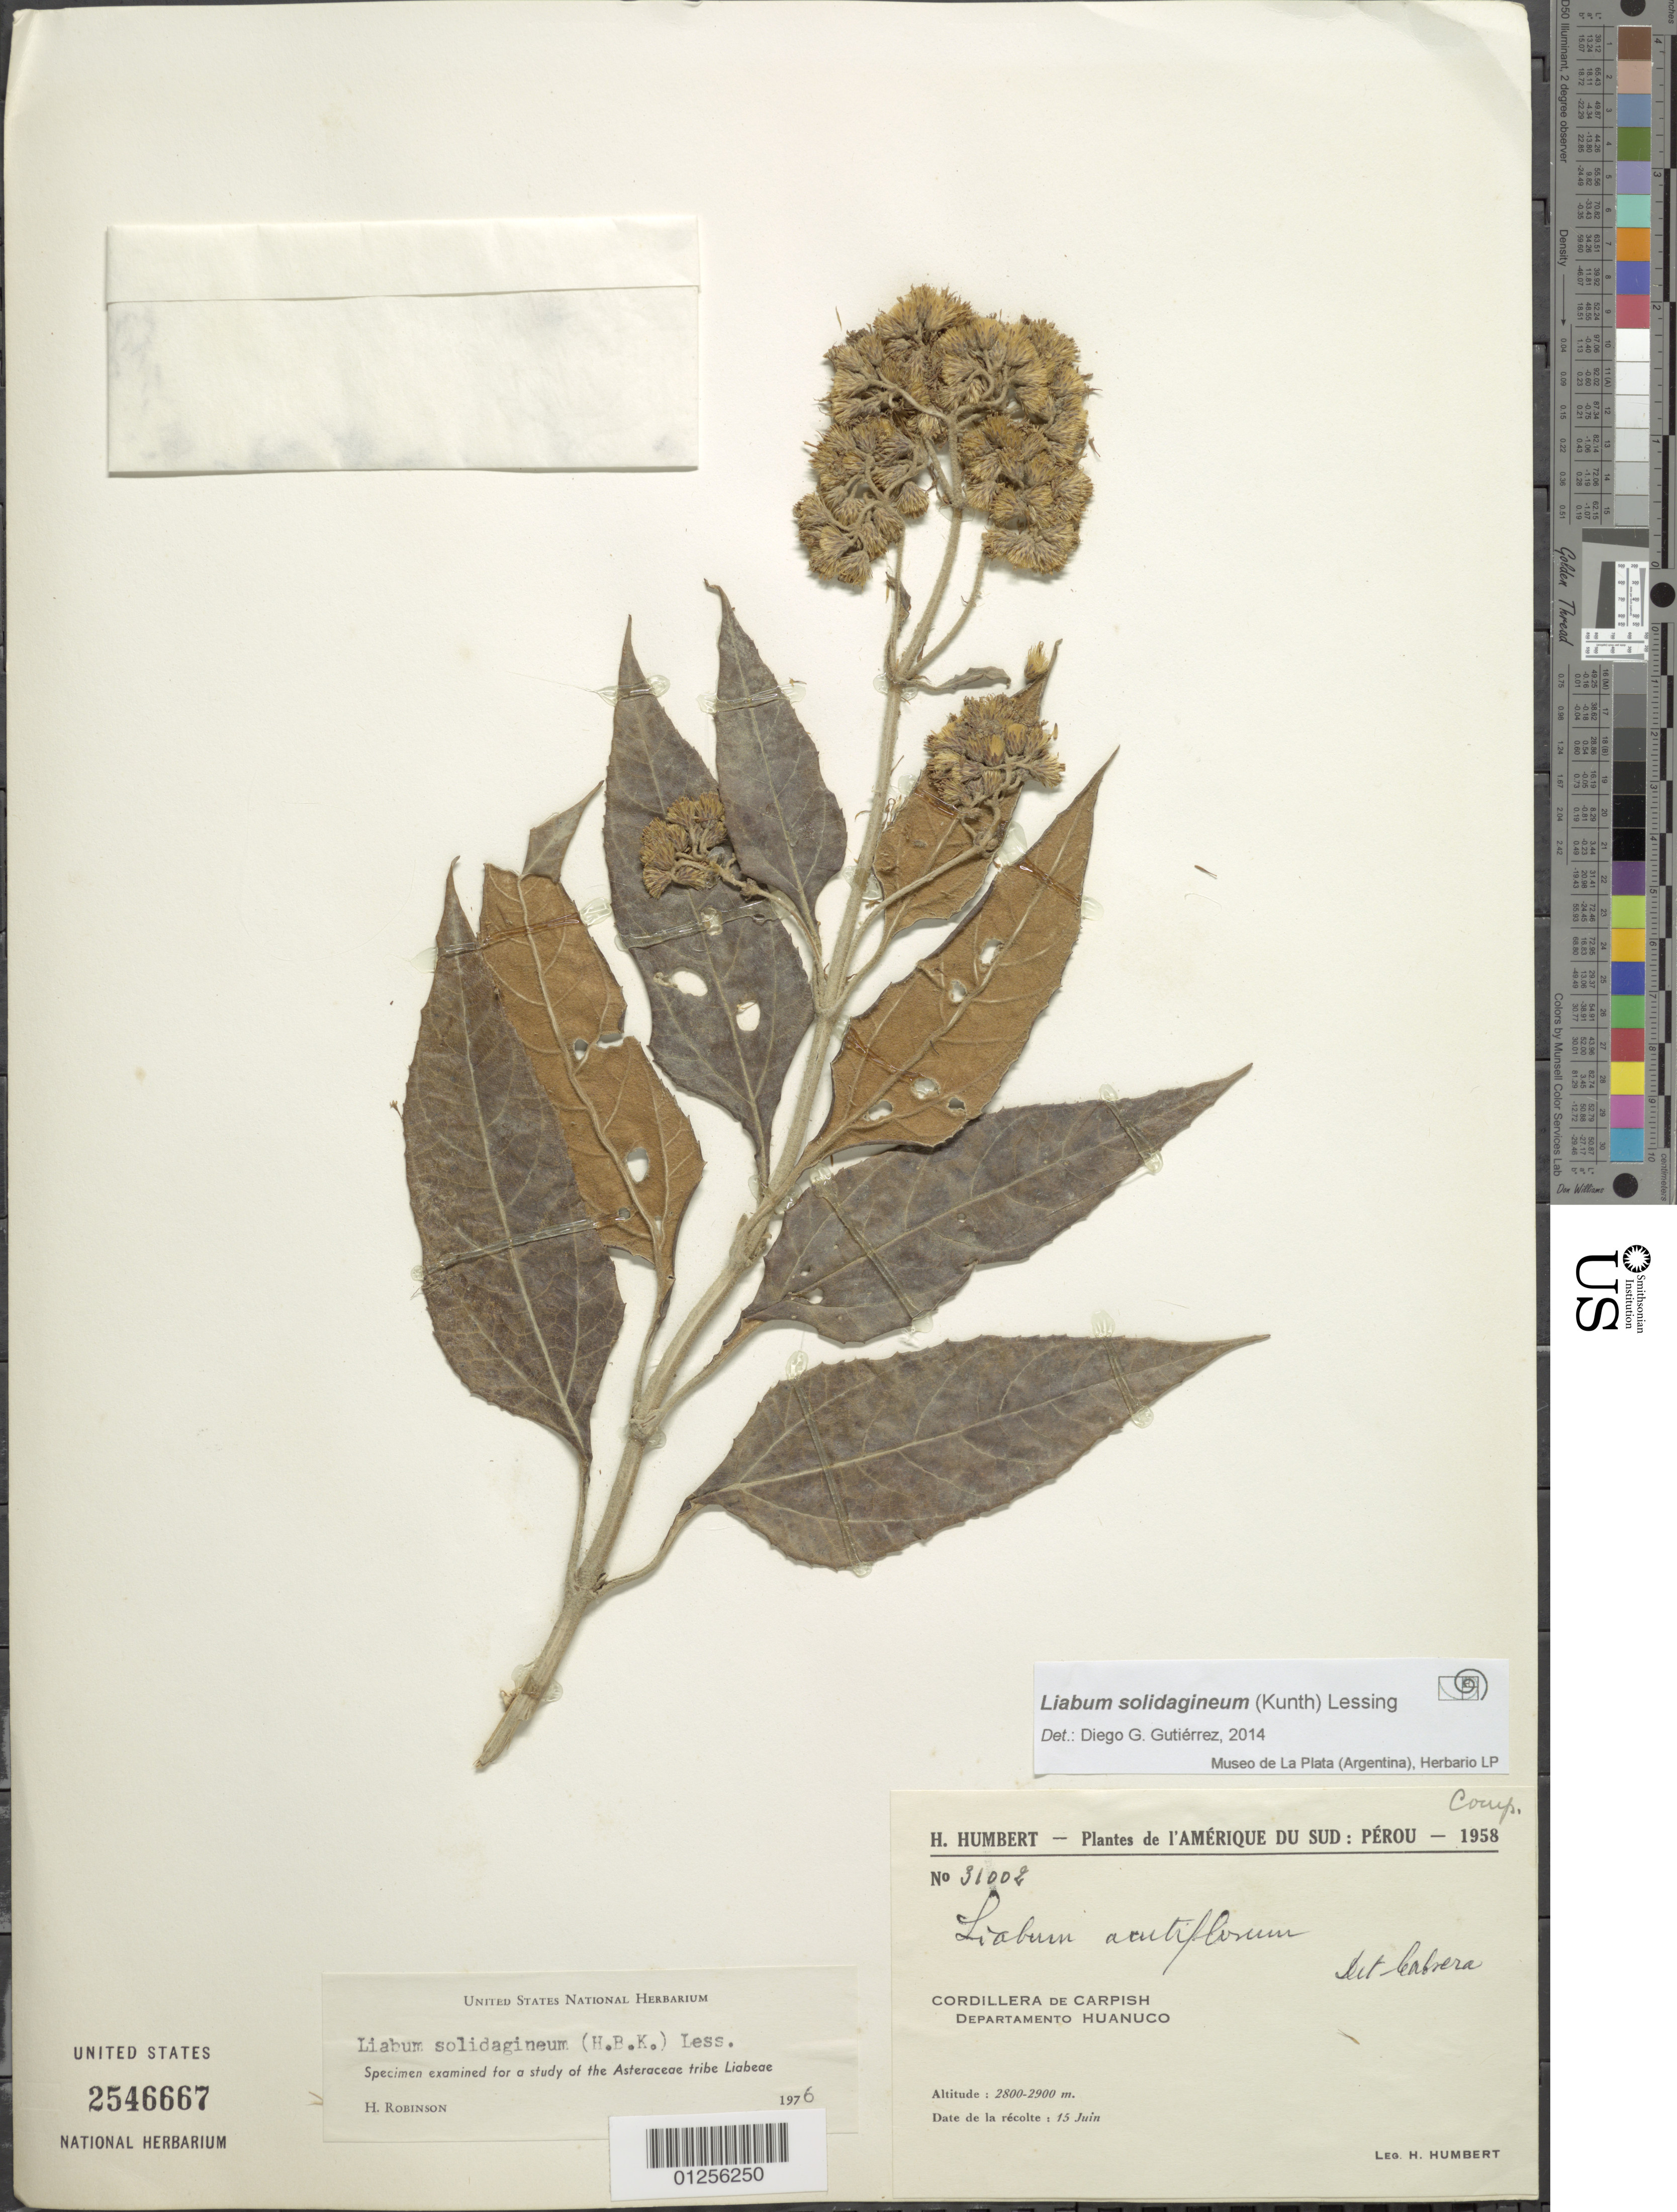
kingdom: Plantae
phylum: Tracheophyta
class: Magnoliopsida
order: Asterales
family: Asteraceae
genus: Liabum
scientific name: Liabum solidagineum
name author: (Kunth) Less.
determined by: Gutierrez, D. G.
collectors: H. Humbert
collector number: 31002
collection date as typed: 15 Jun 1958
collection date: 1958-06-15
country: Peru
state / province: Huánuco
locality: Cordillera de Carpish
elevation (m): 2800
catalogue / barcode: US 2546667